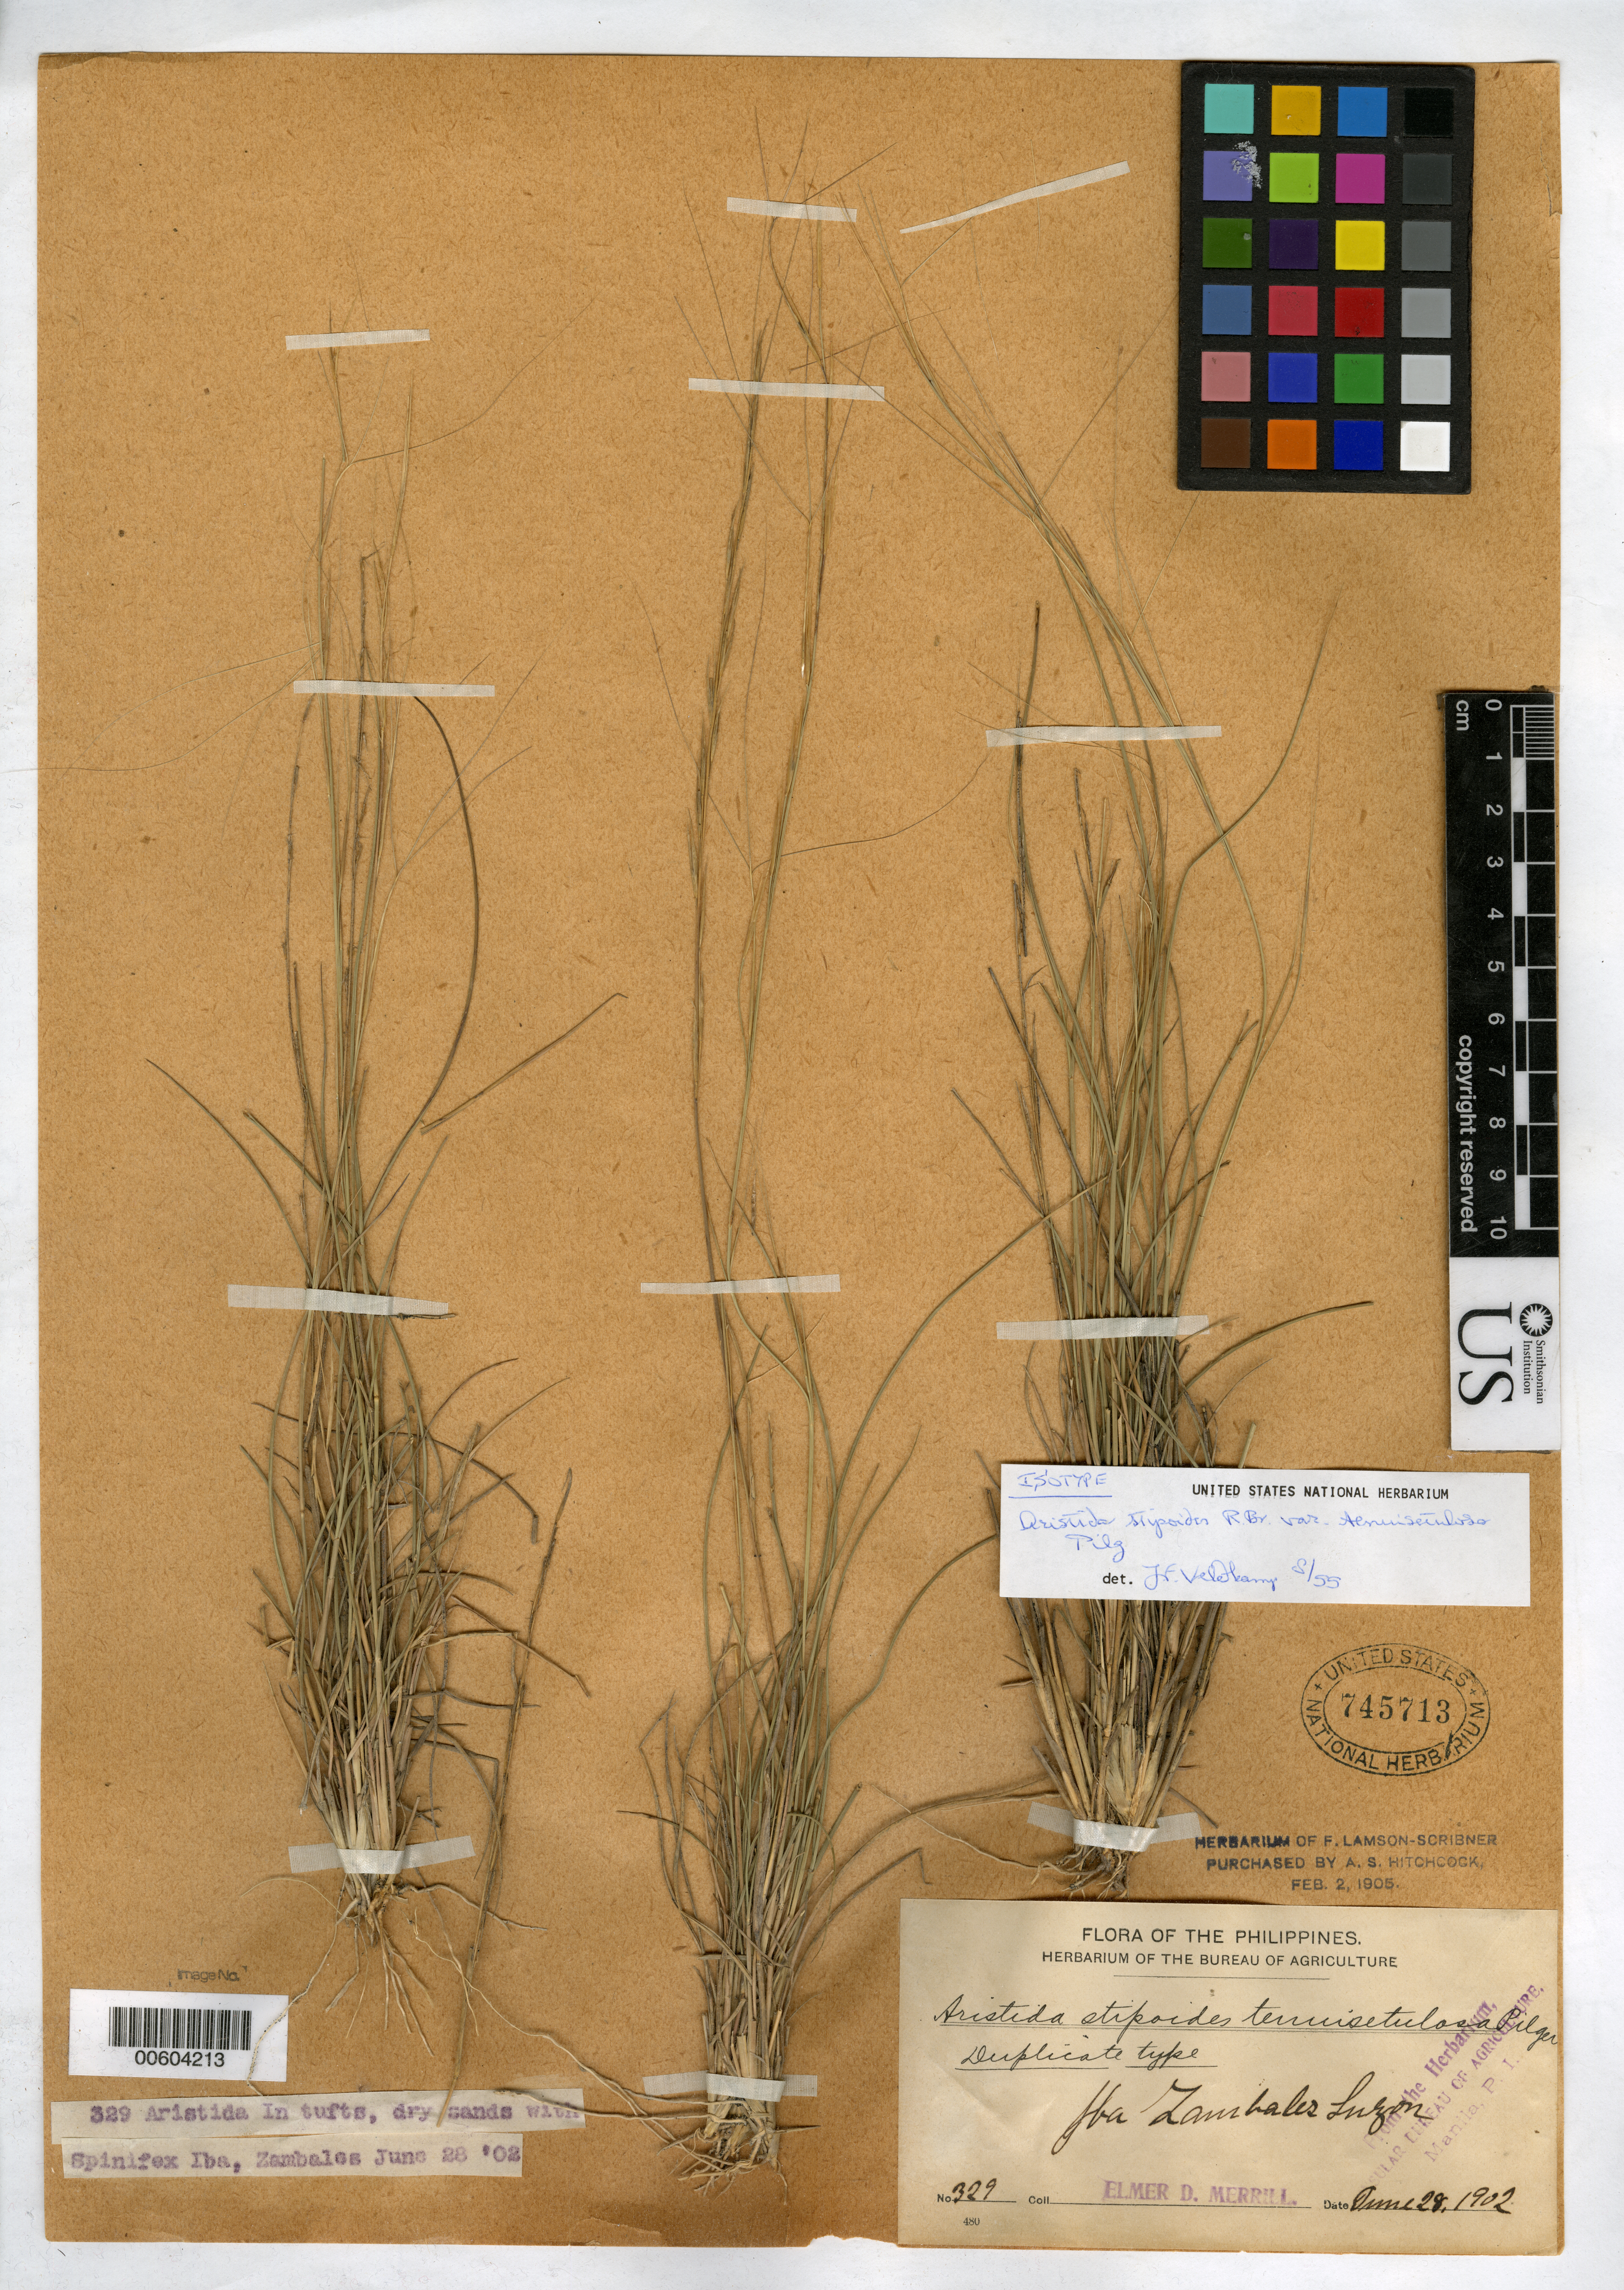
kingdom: Plantae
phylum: Tracheophyta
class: Liliopsida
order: Poales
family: Poaceae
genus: Aristida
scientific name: Aristida stipoides var. tenuisetulosa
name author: Pilg. in Perkins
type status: Isotype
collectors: E. D. Merrill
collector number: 329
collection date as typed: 28 Jun 1902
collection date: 1902-06-28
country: Philippines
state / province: Central Luzon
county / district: Zambales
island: Luzon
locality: Iba.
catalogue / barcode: US 745713